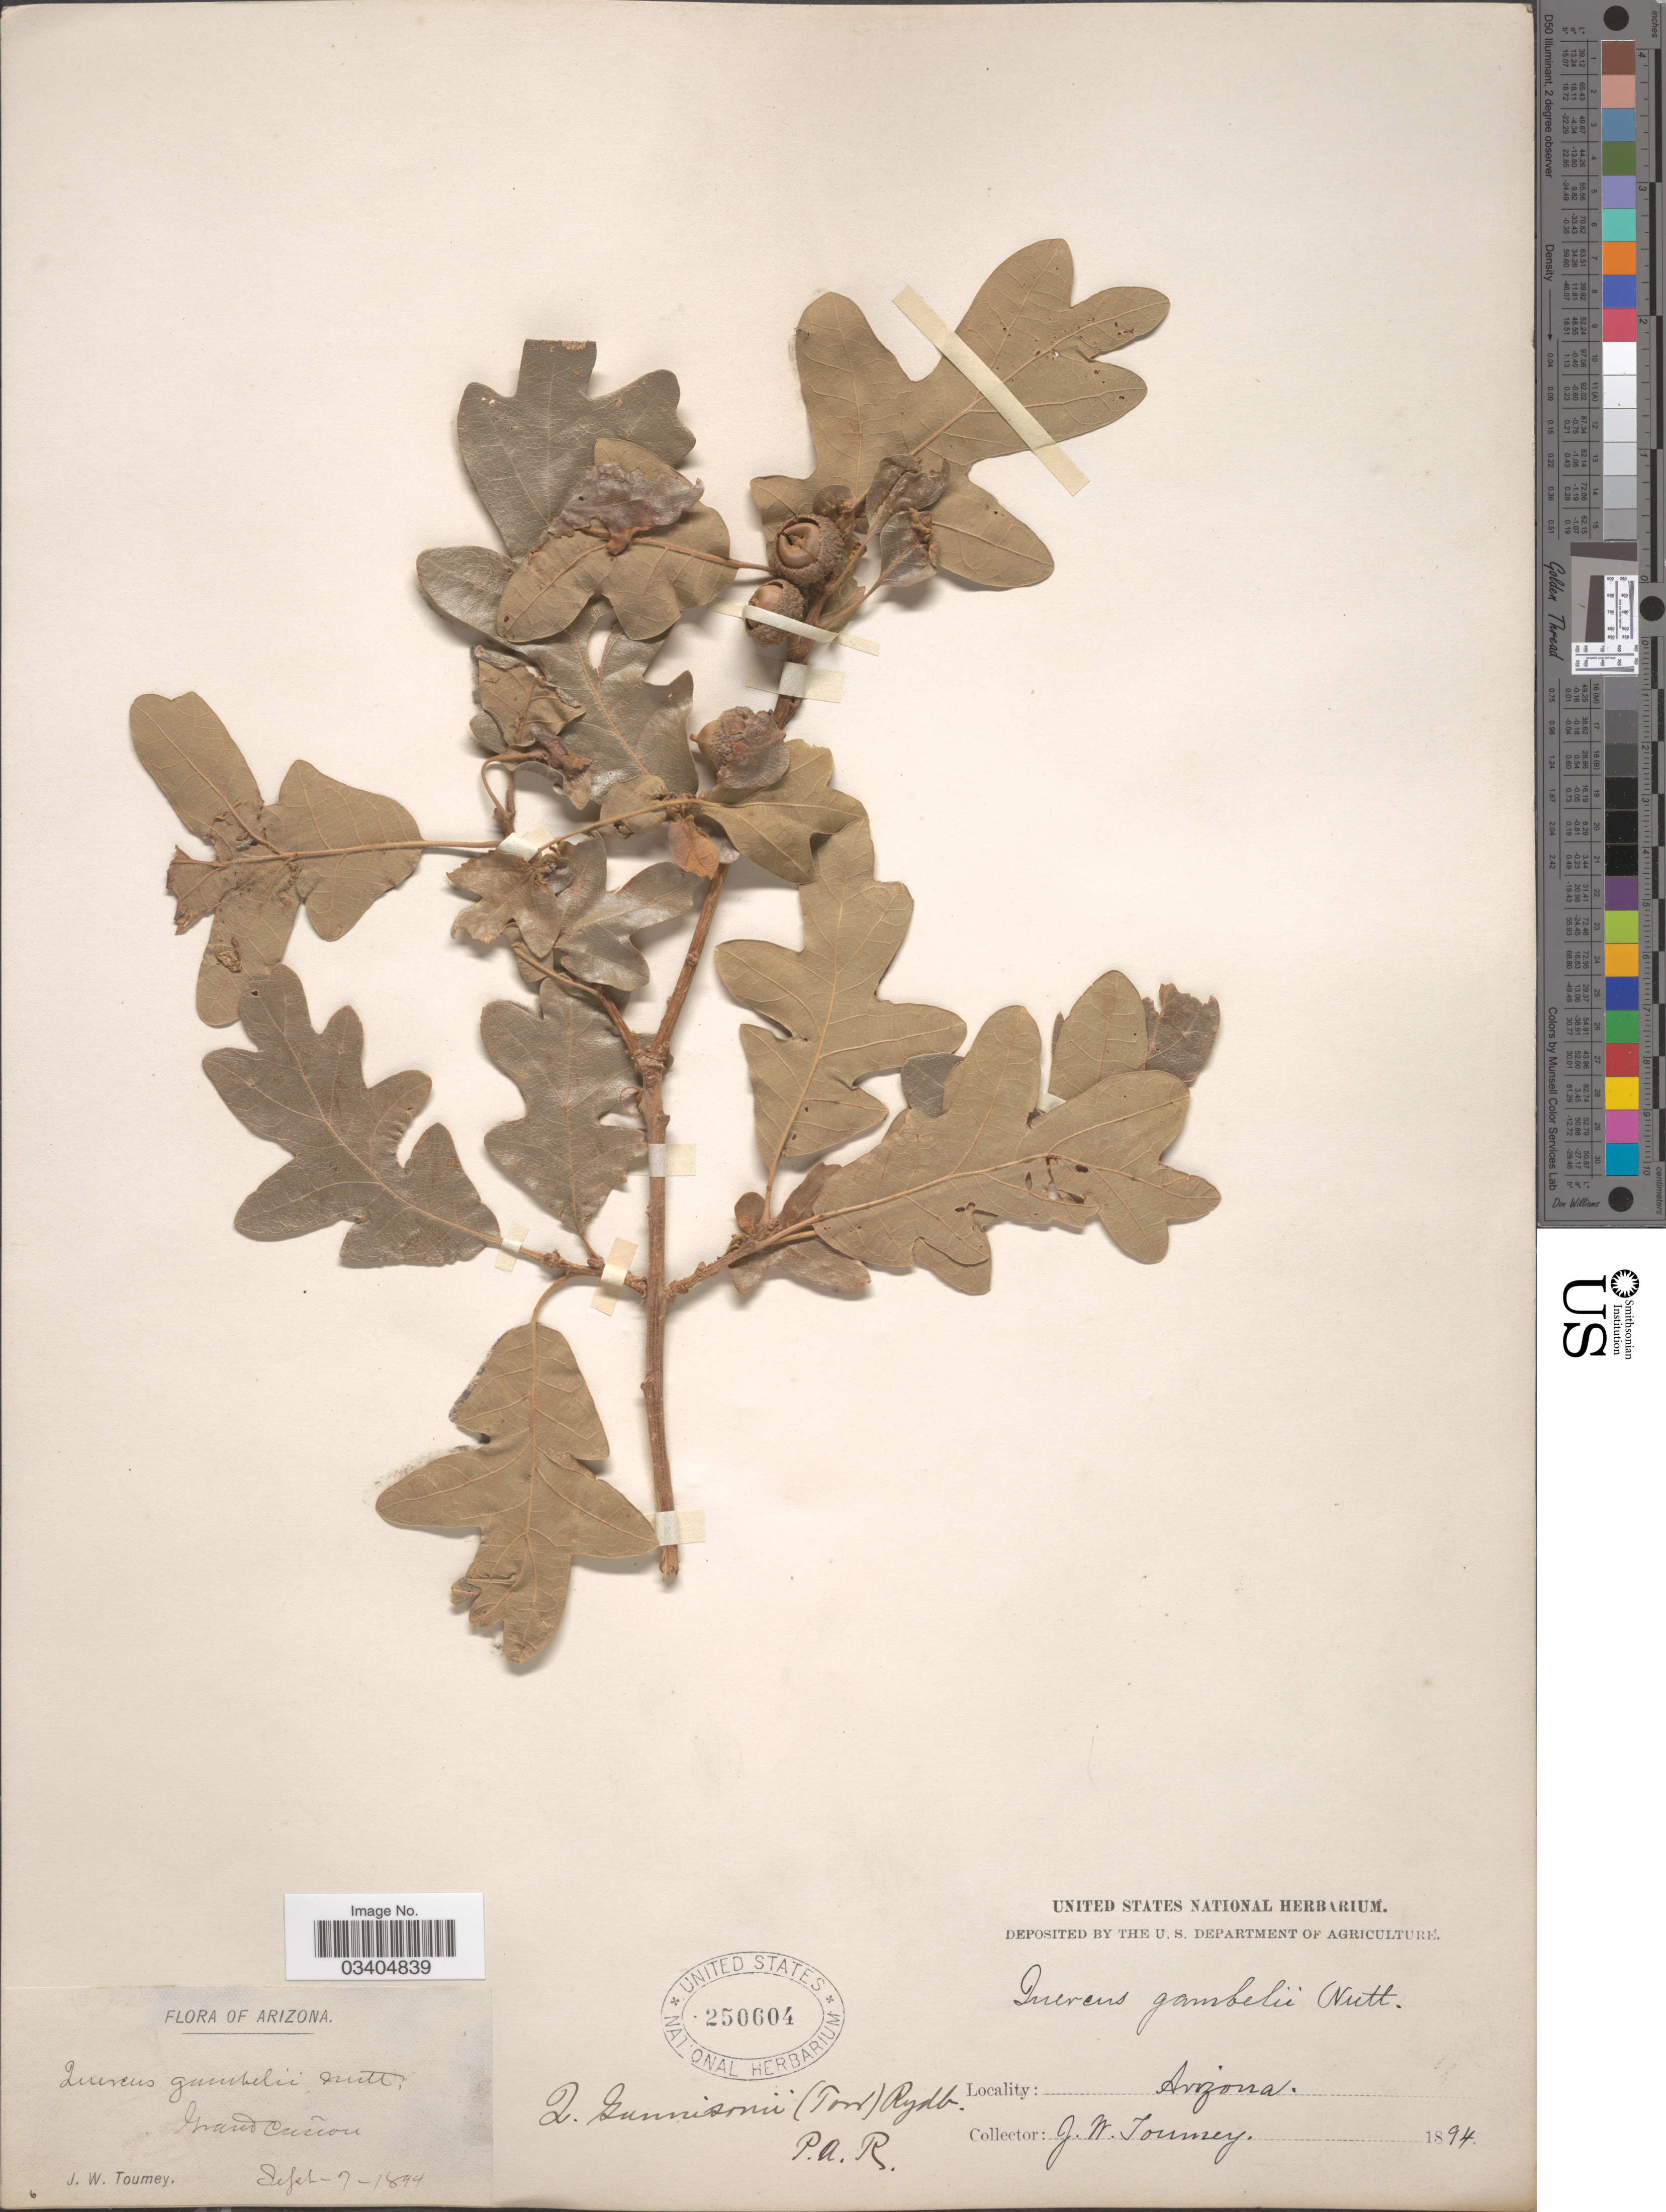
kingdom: Plantae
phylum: Tracheophyta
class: Magnoliopsida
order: Fagales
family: Fagaceae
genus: Quercus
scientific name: Quercus gambelii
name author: Nutt.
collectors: J. W. Toumey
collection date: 1894-09-07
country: United States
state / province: Arizona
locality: Grand Cañon.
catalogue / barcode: US 250604